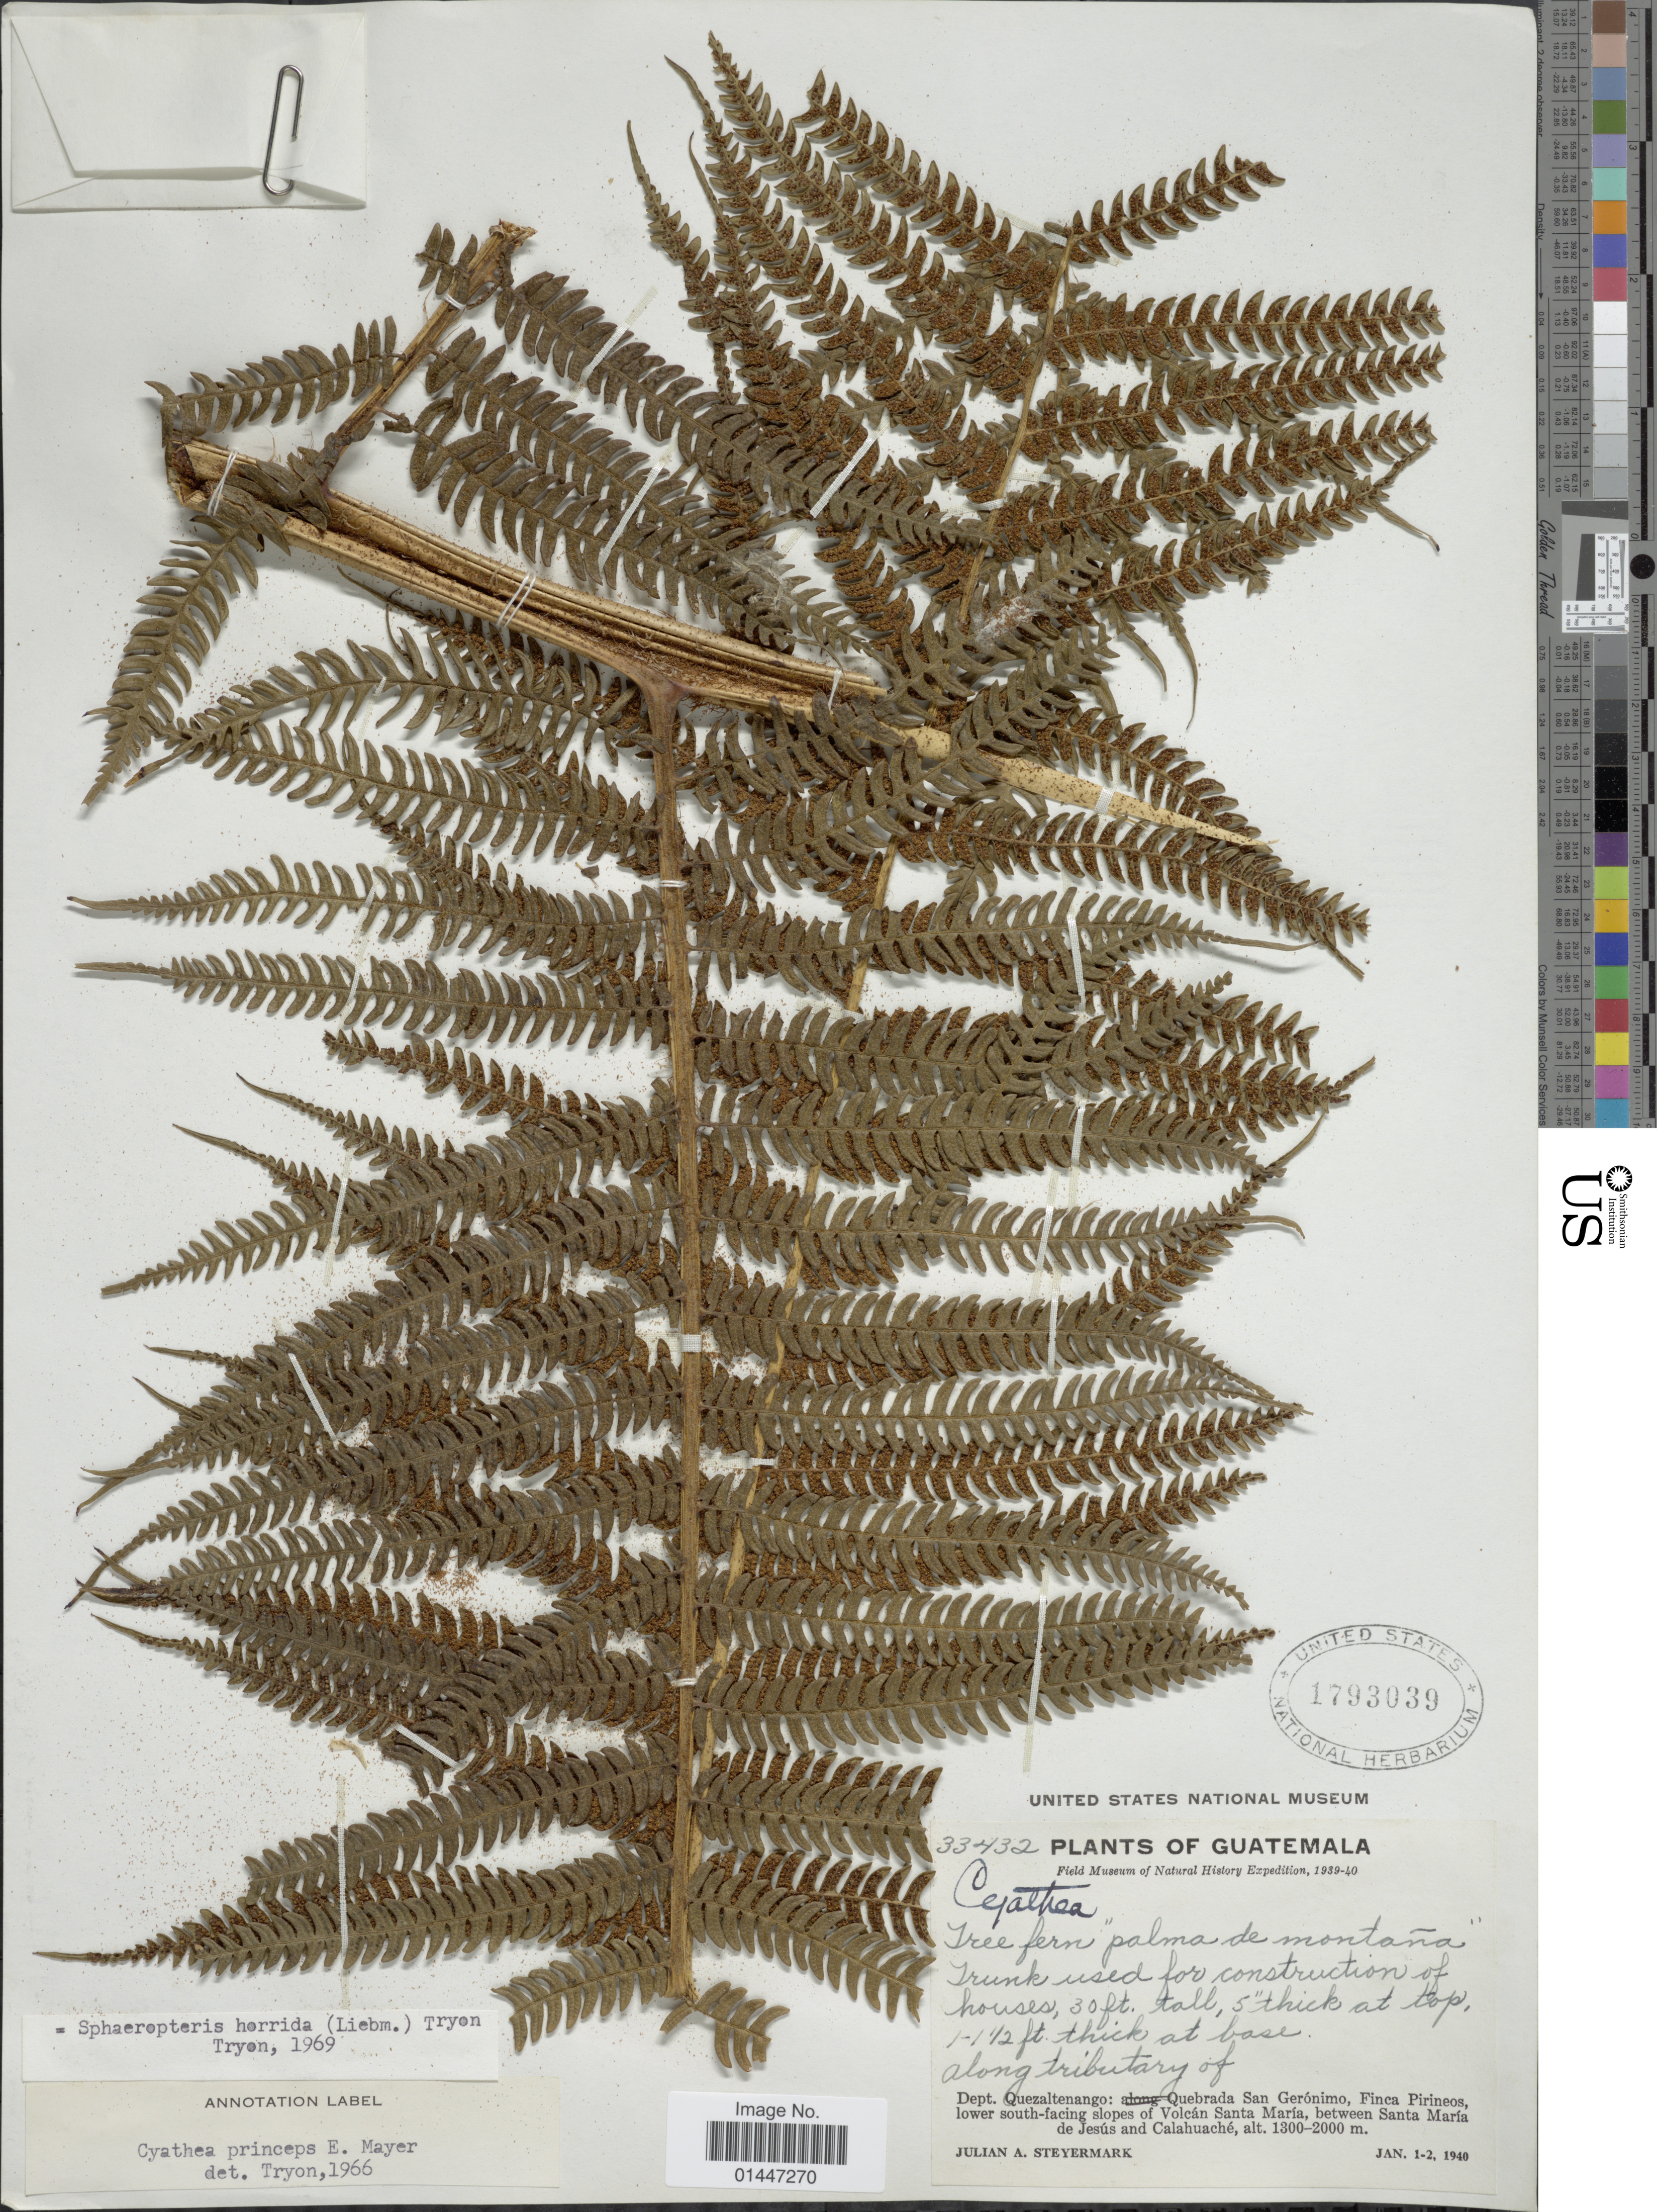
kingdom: Plantae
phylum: Tracheophyta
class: Polypodiopsida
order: Cyatheales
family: Cyatheaceae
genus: Sphaeropteris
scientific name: Sphaeropteris horrida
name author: (Liebm.) R.M. Tryon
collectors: J. Steyermark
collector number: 33432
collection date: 1940-01-01/1940-01-02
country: Guatemala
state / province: Quetzaltenango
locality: Dept. Quezaltenango: Quebrada San Geronimo, Finca Pirineos, lower south- facing slopes of Volcan Santa Maris, between Santa Maria de Jesus and Calahuache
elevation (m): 1300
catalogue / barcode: US 1793039